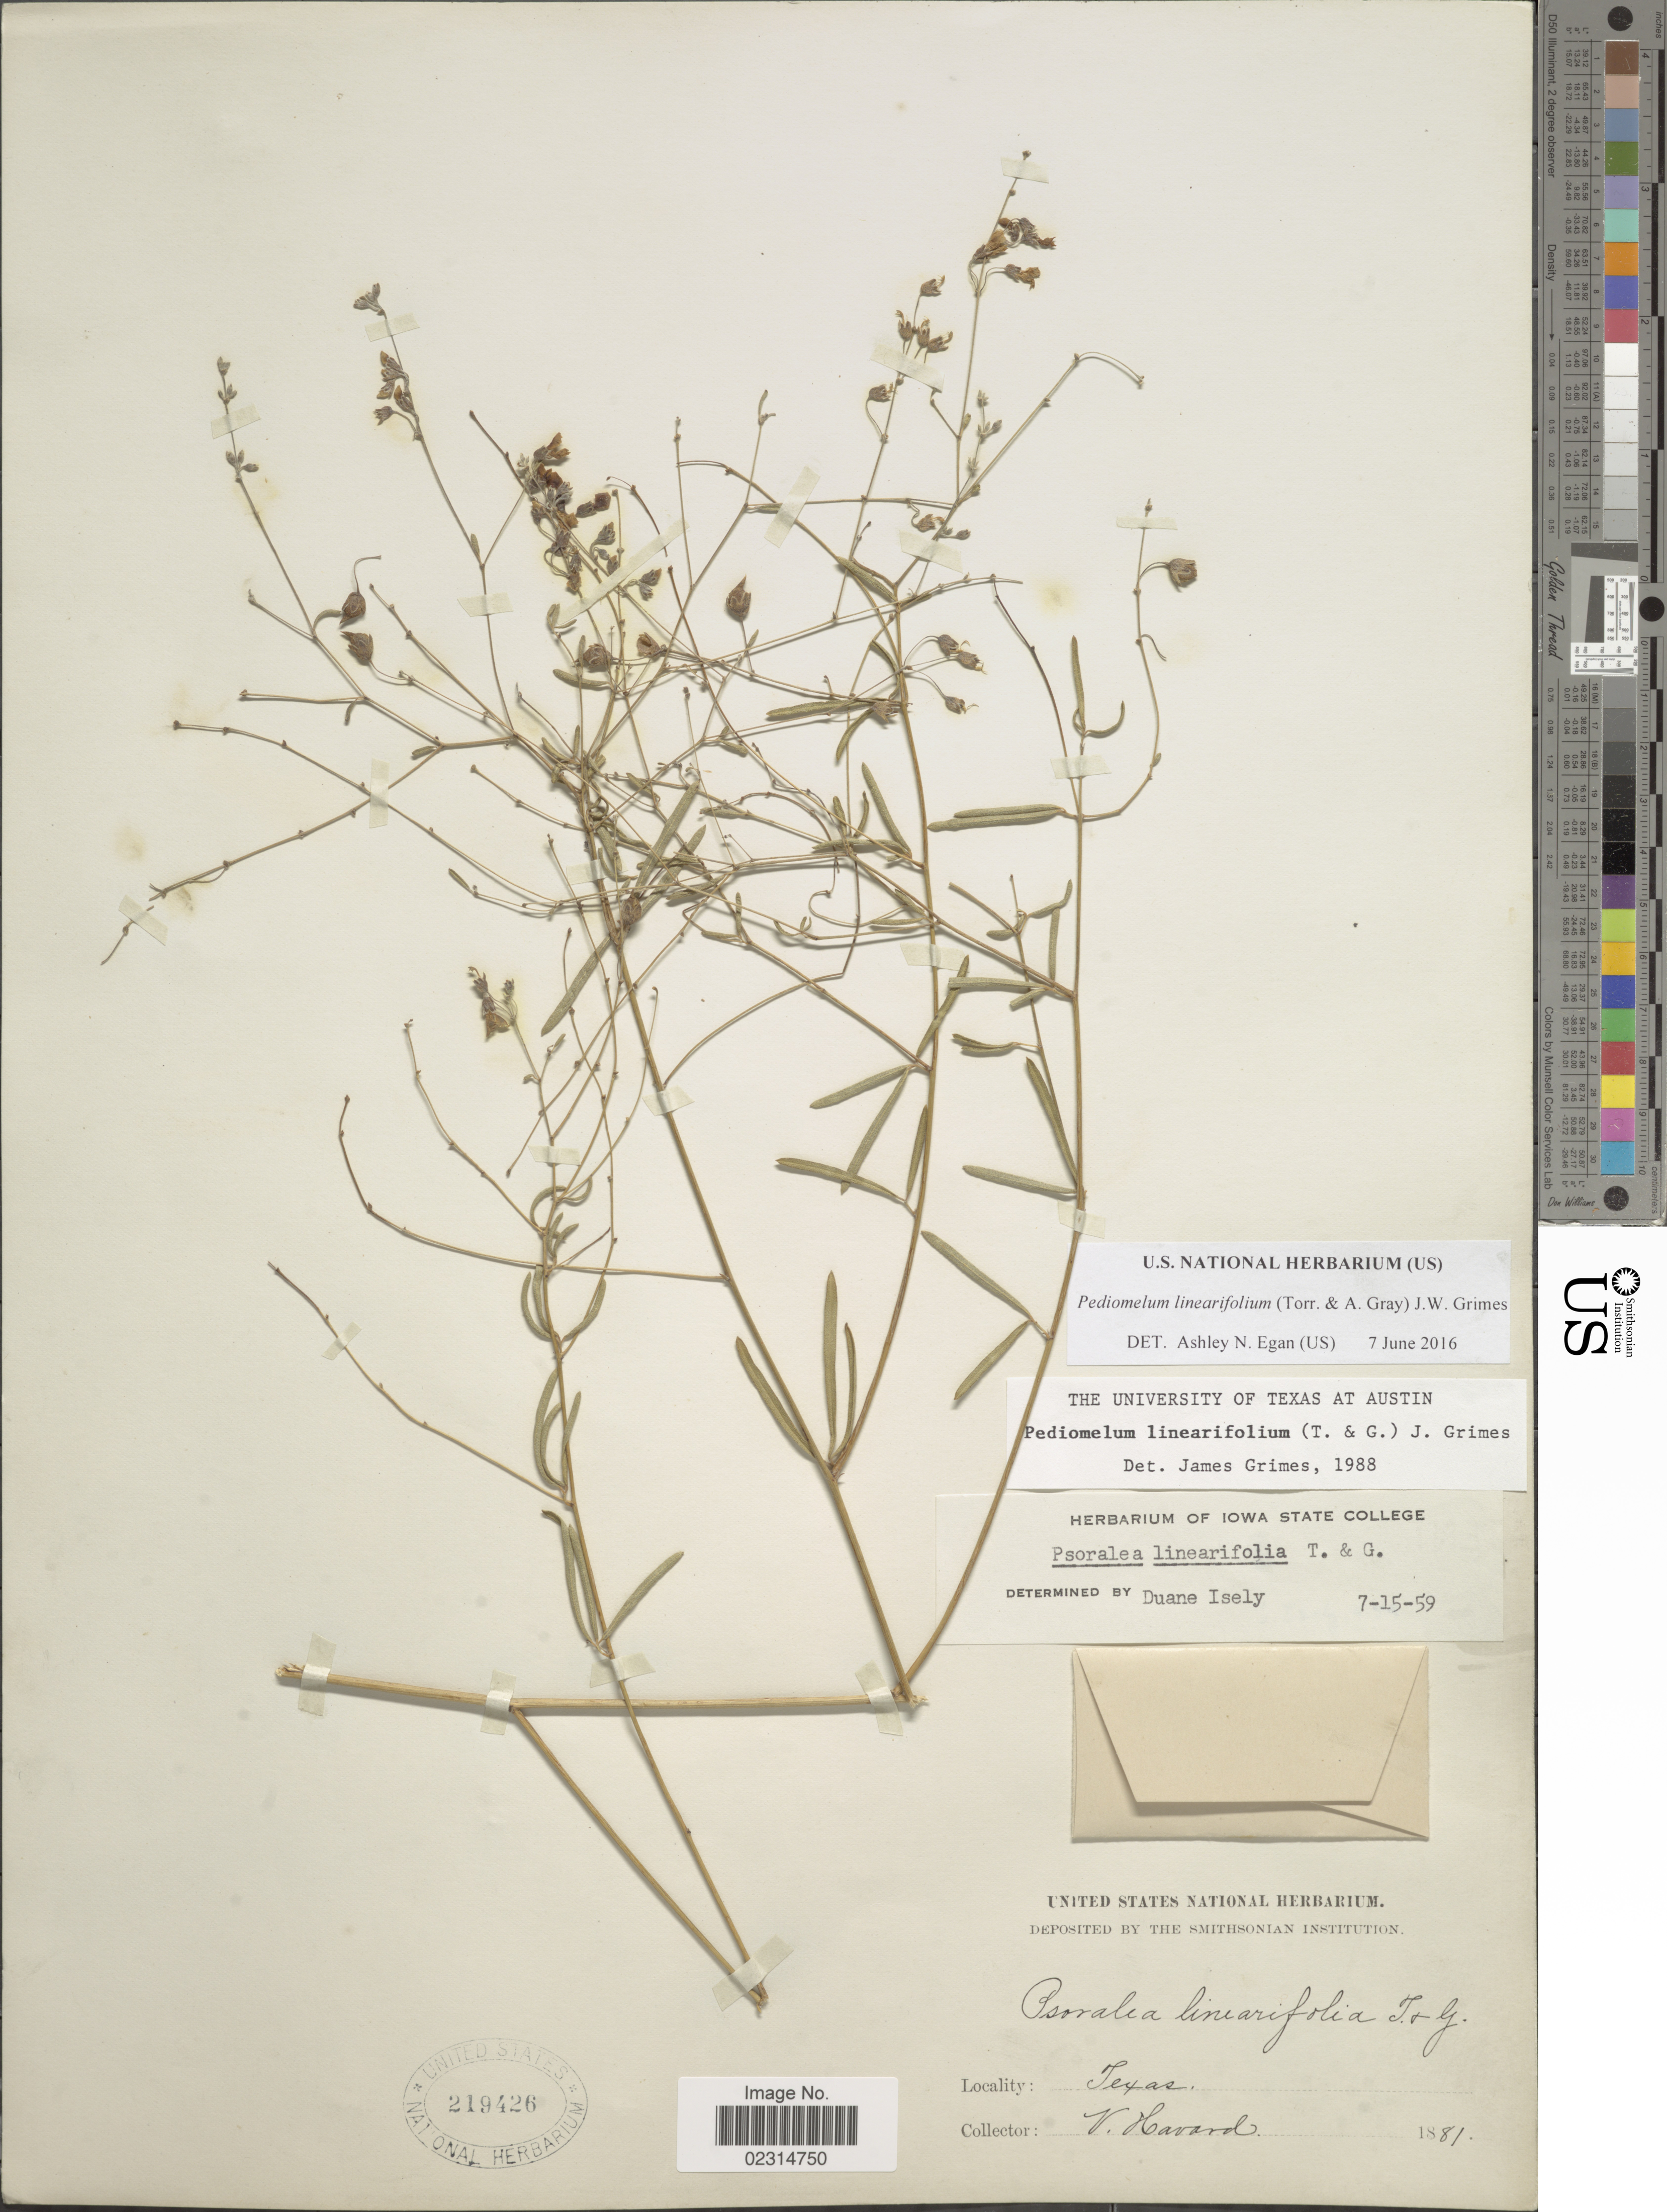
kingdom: Plantae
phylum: Tracheophyta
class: Magnoliopsida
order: Fabales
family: Fabaceae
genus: Pediomelum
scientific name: Pediomelum linearifolium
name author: (Torr. & A. Gray) J.W. Grimes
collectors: V. Havard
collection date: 1881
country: United States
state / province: Texas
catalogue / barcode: US 219426